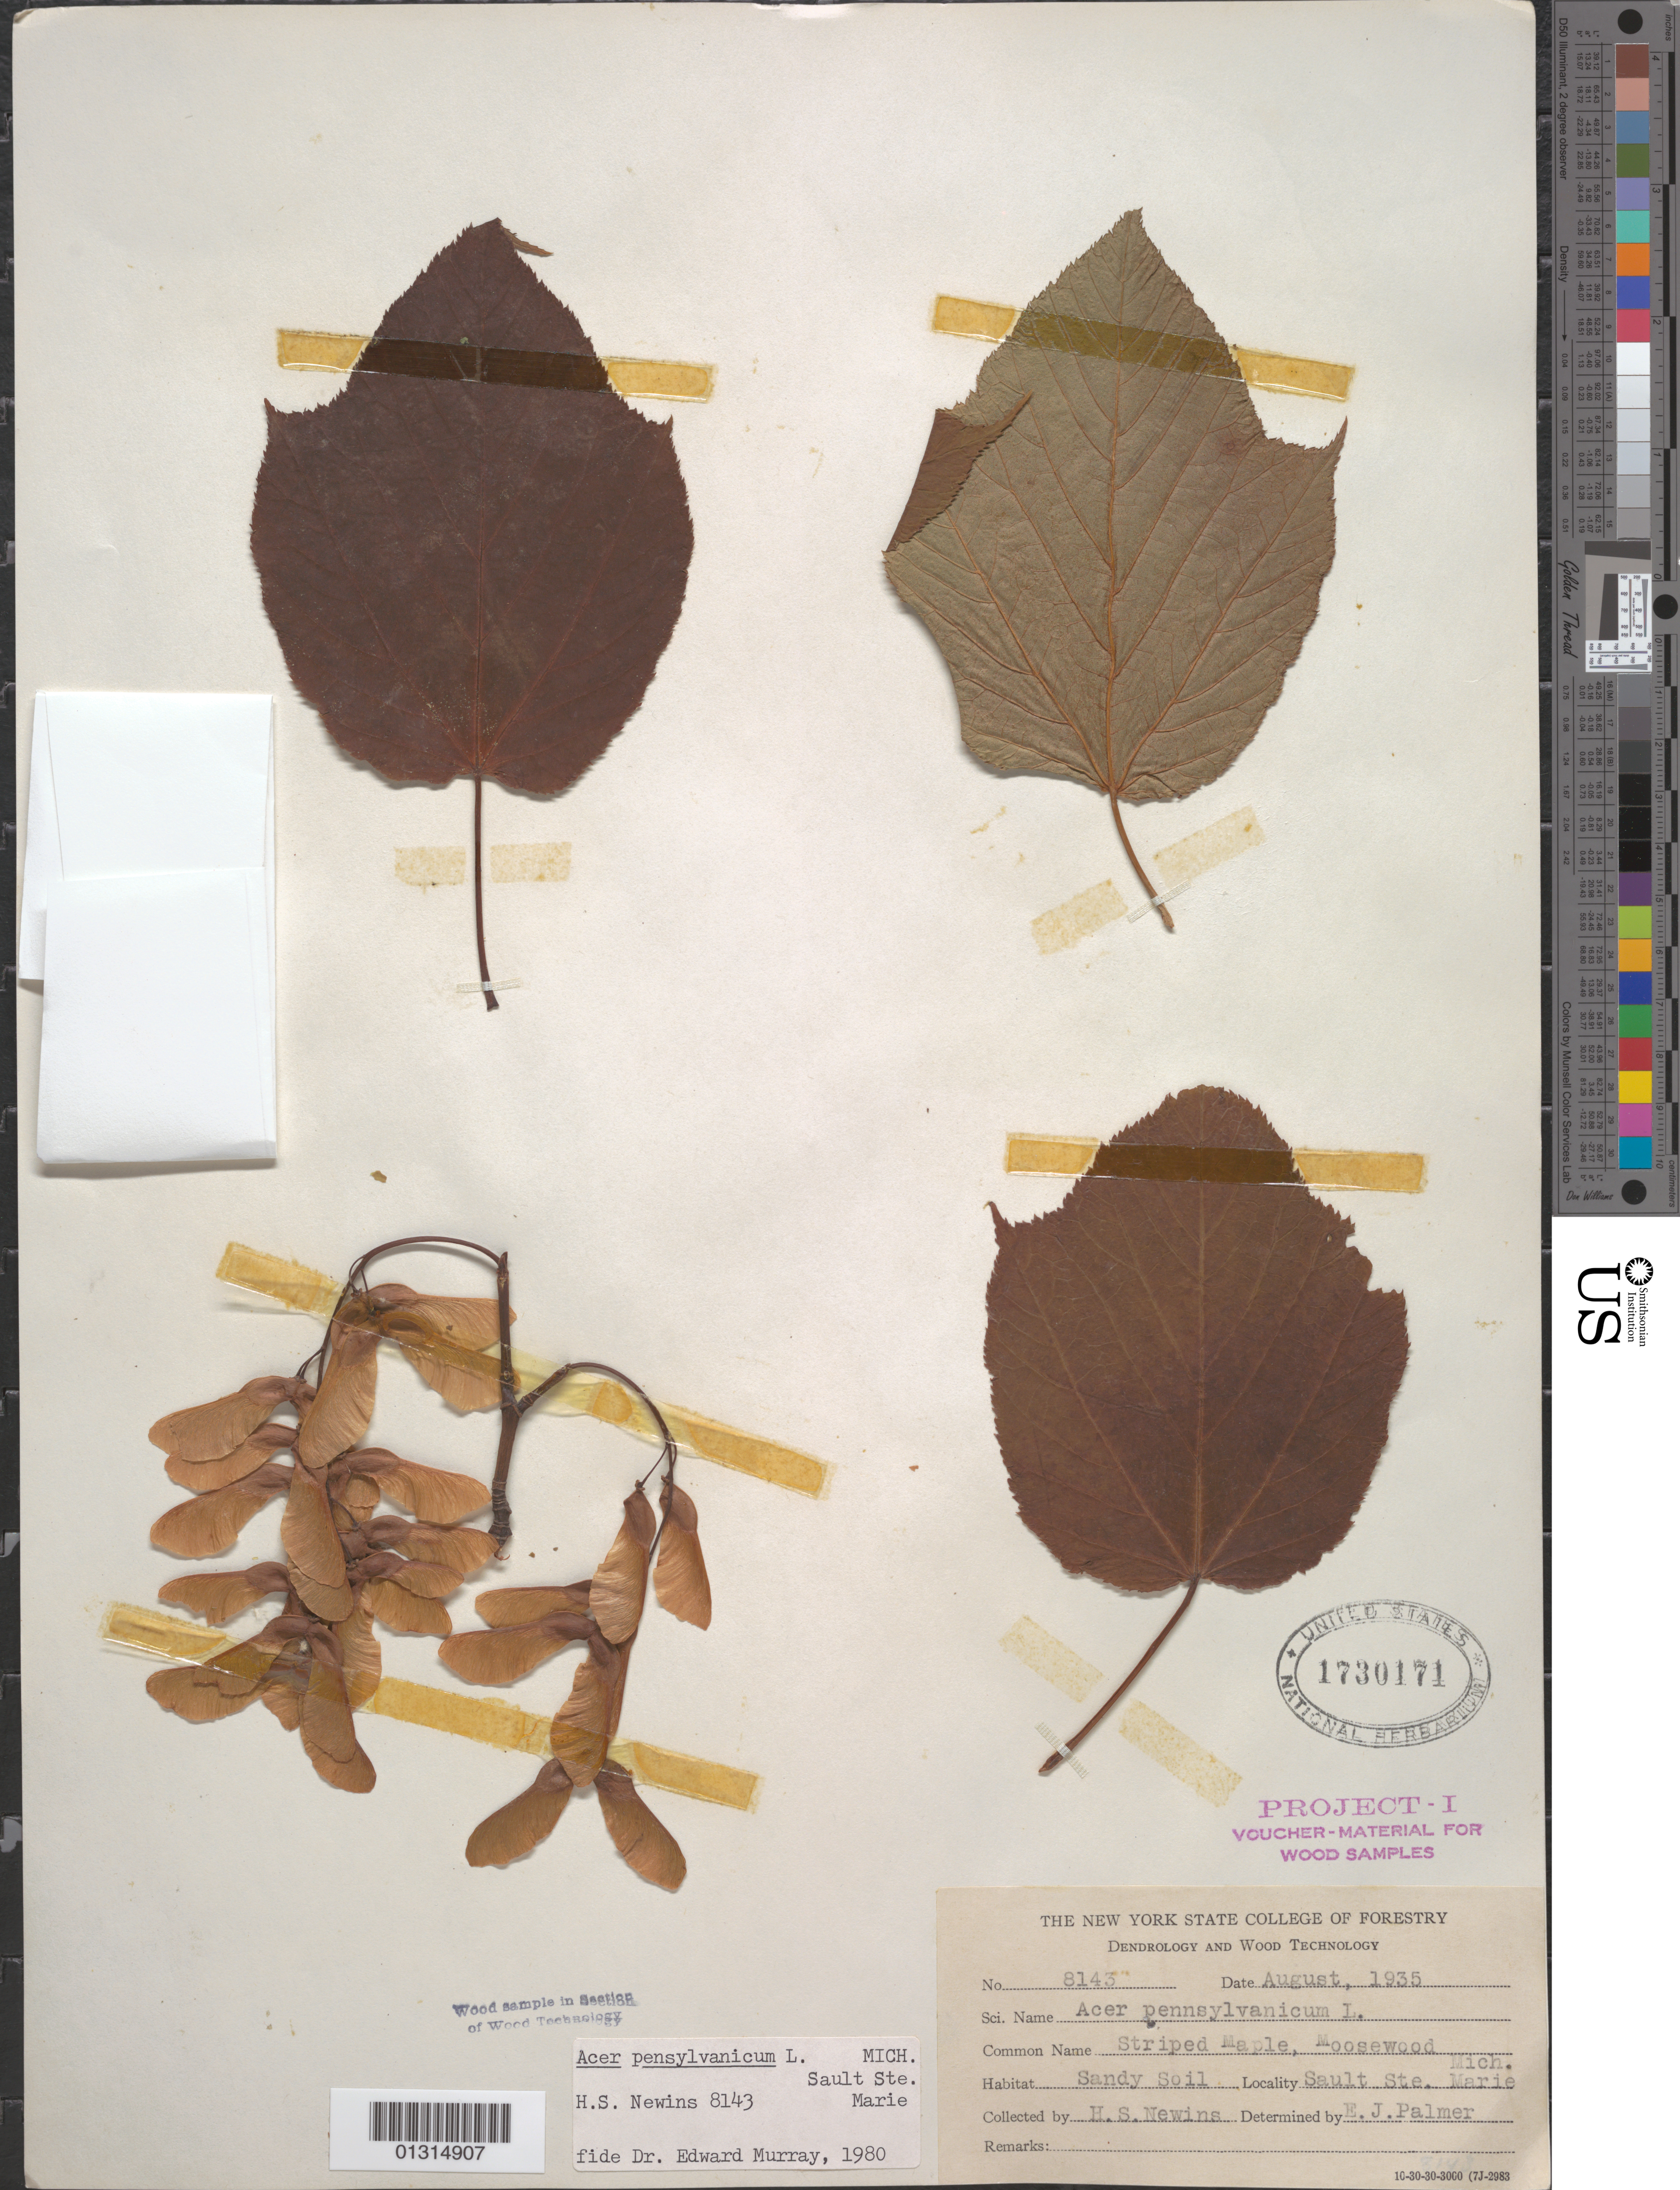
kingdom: Plantae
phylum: Tracheophyta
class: Magnoliopsida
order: Sapindales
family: Sapindaceae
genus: Acer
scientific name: Acer pensylvanicum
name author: L.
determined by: Murray, Edward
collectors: H. Newins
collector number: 8143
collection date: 1935-08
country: United States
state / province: Michigan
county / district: Chippewa County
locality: Sault Ste. Marie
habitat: Sandy soil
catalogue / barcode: US 1730171